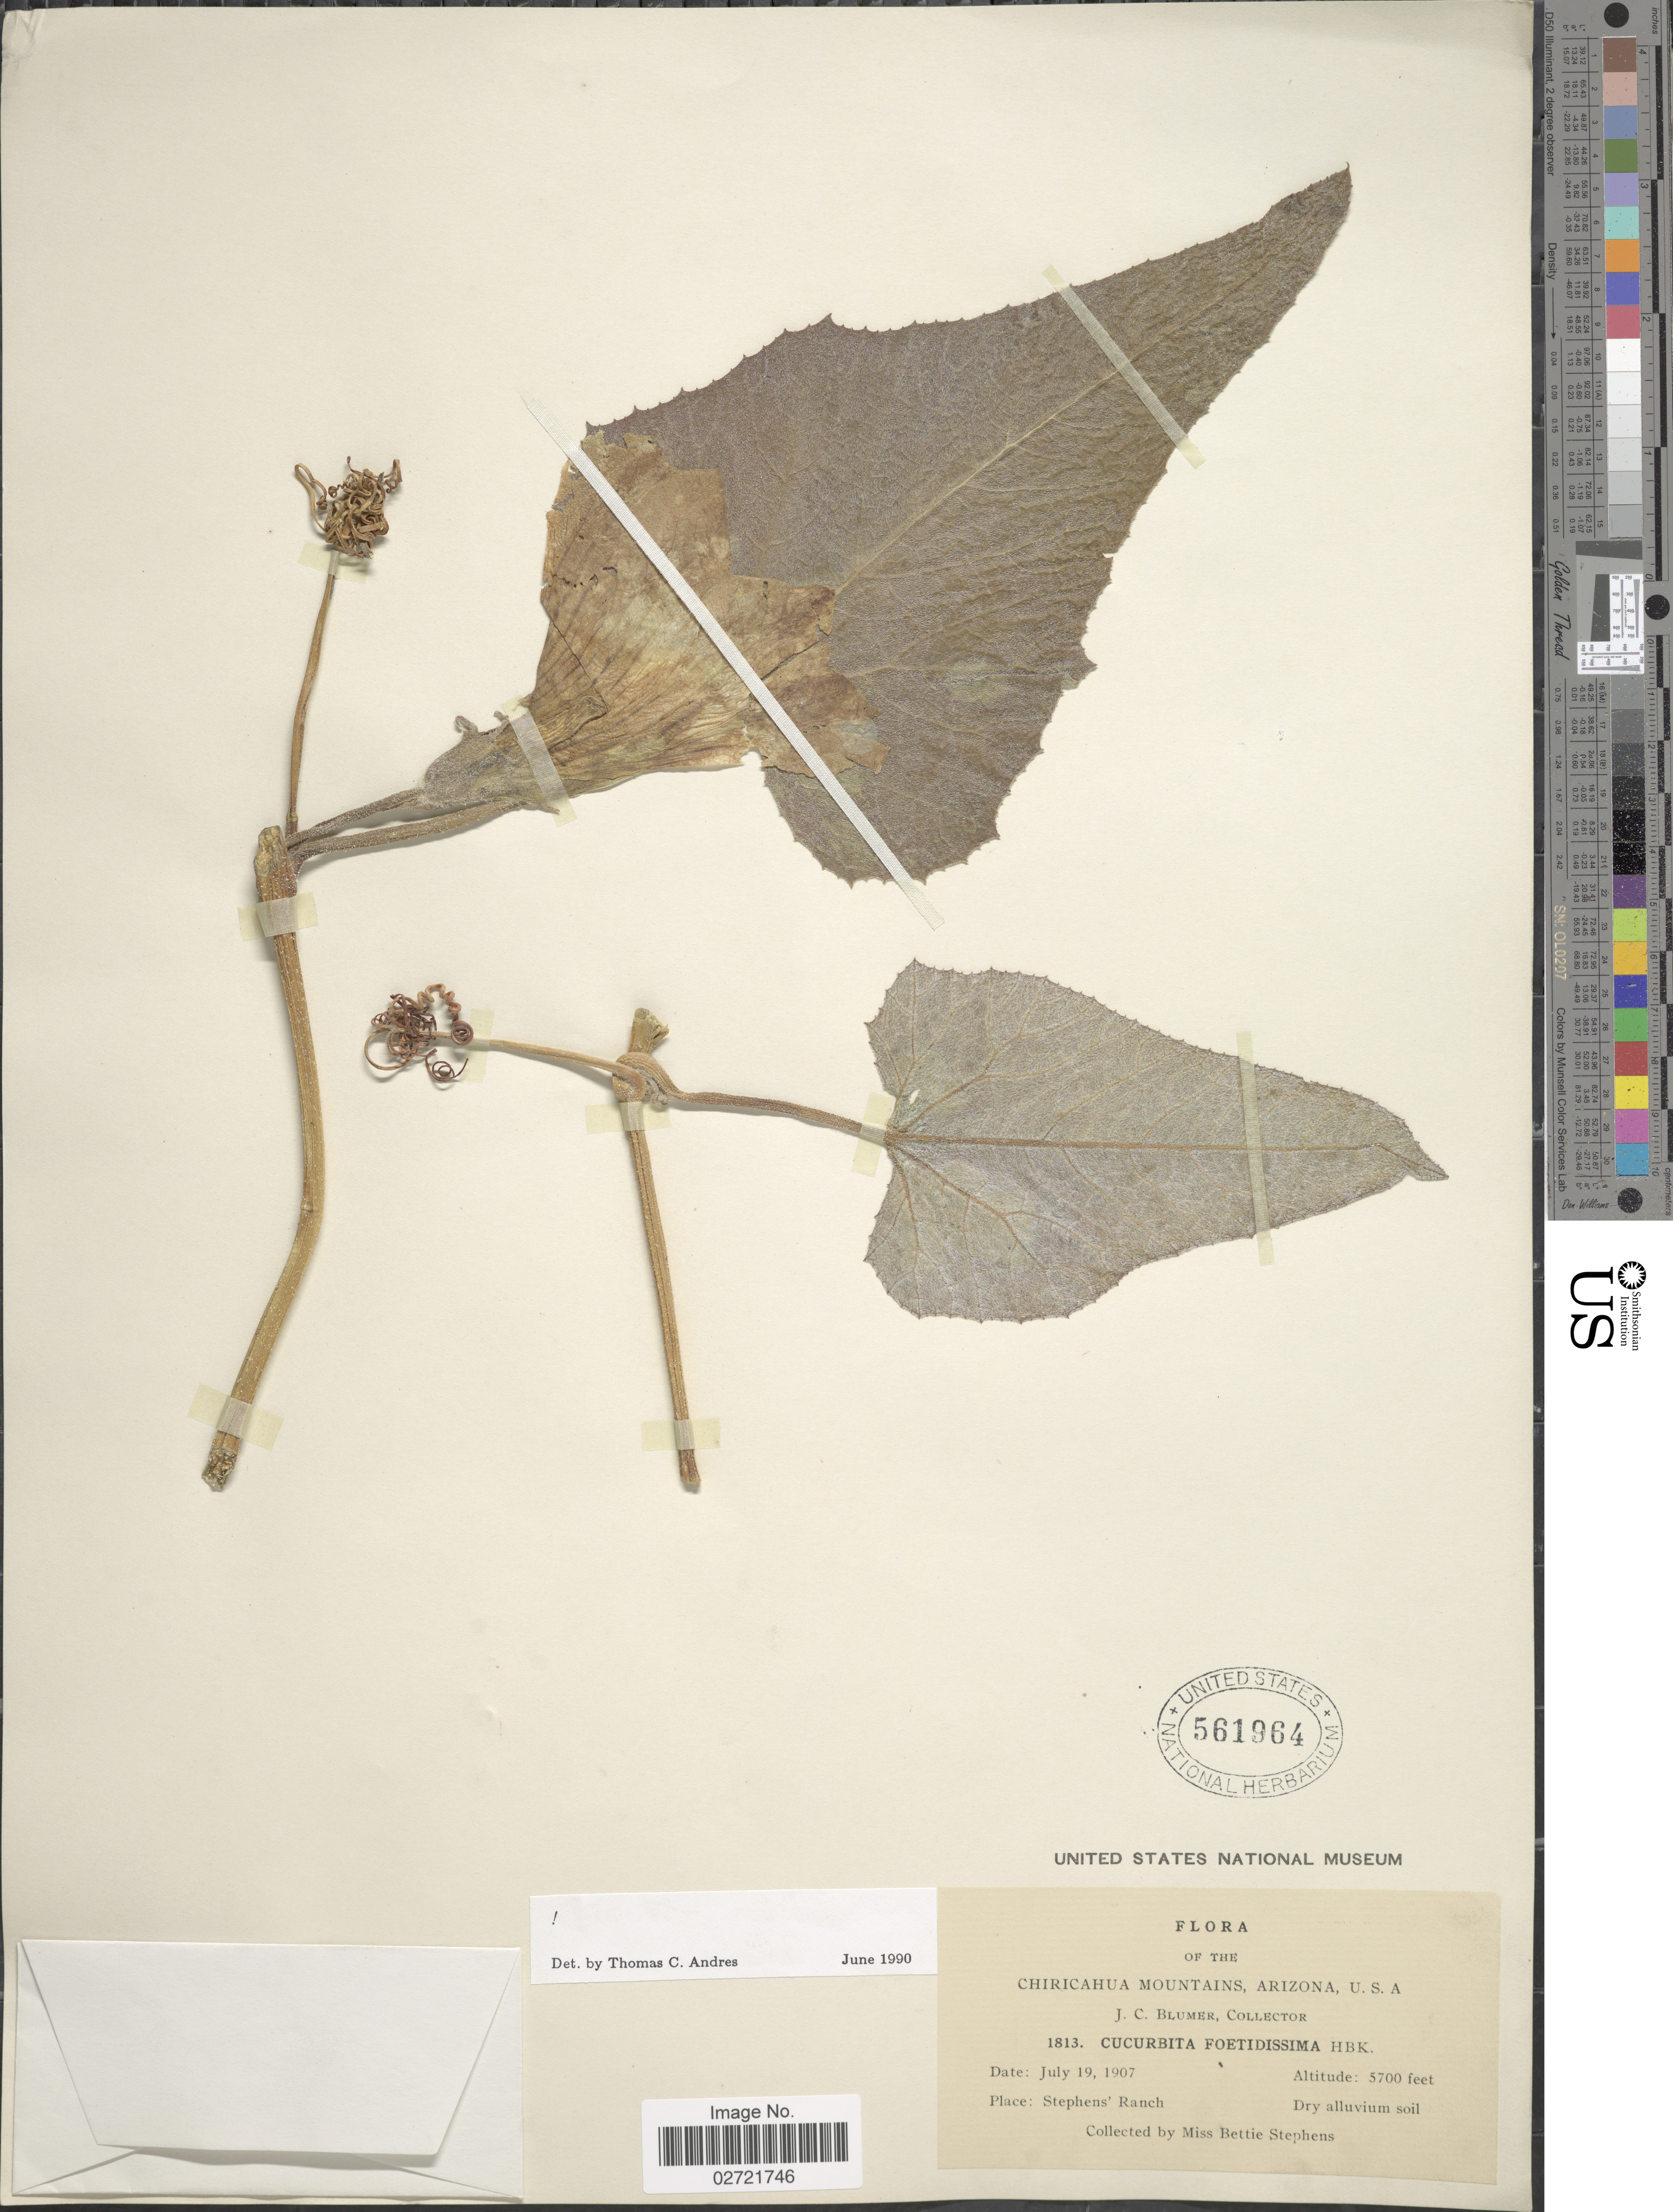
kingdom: Plantae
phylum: Tracheophyta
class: Magnoliopsida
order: Cucurbitales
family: Cucurbitaceae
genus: Cucurbita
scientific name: Cucurbita foetidissima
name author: Kunth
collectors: B. Stephens & J. C. Blumer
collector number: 1813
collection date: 1907-07-19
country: United States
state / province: Arizona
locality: Chiricahua Mountains, Stephen's Ranch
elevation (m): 1737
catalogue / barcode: US 561964